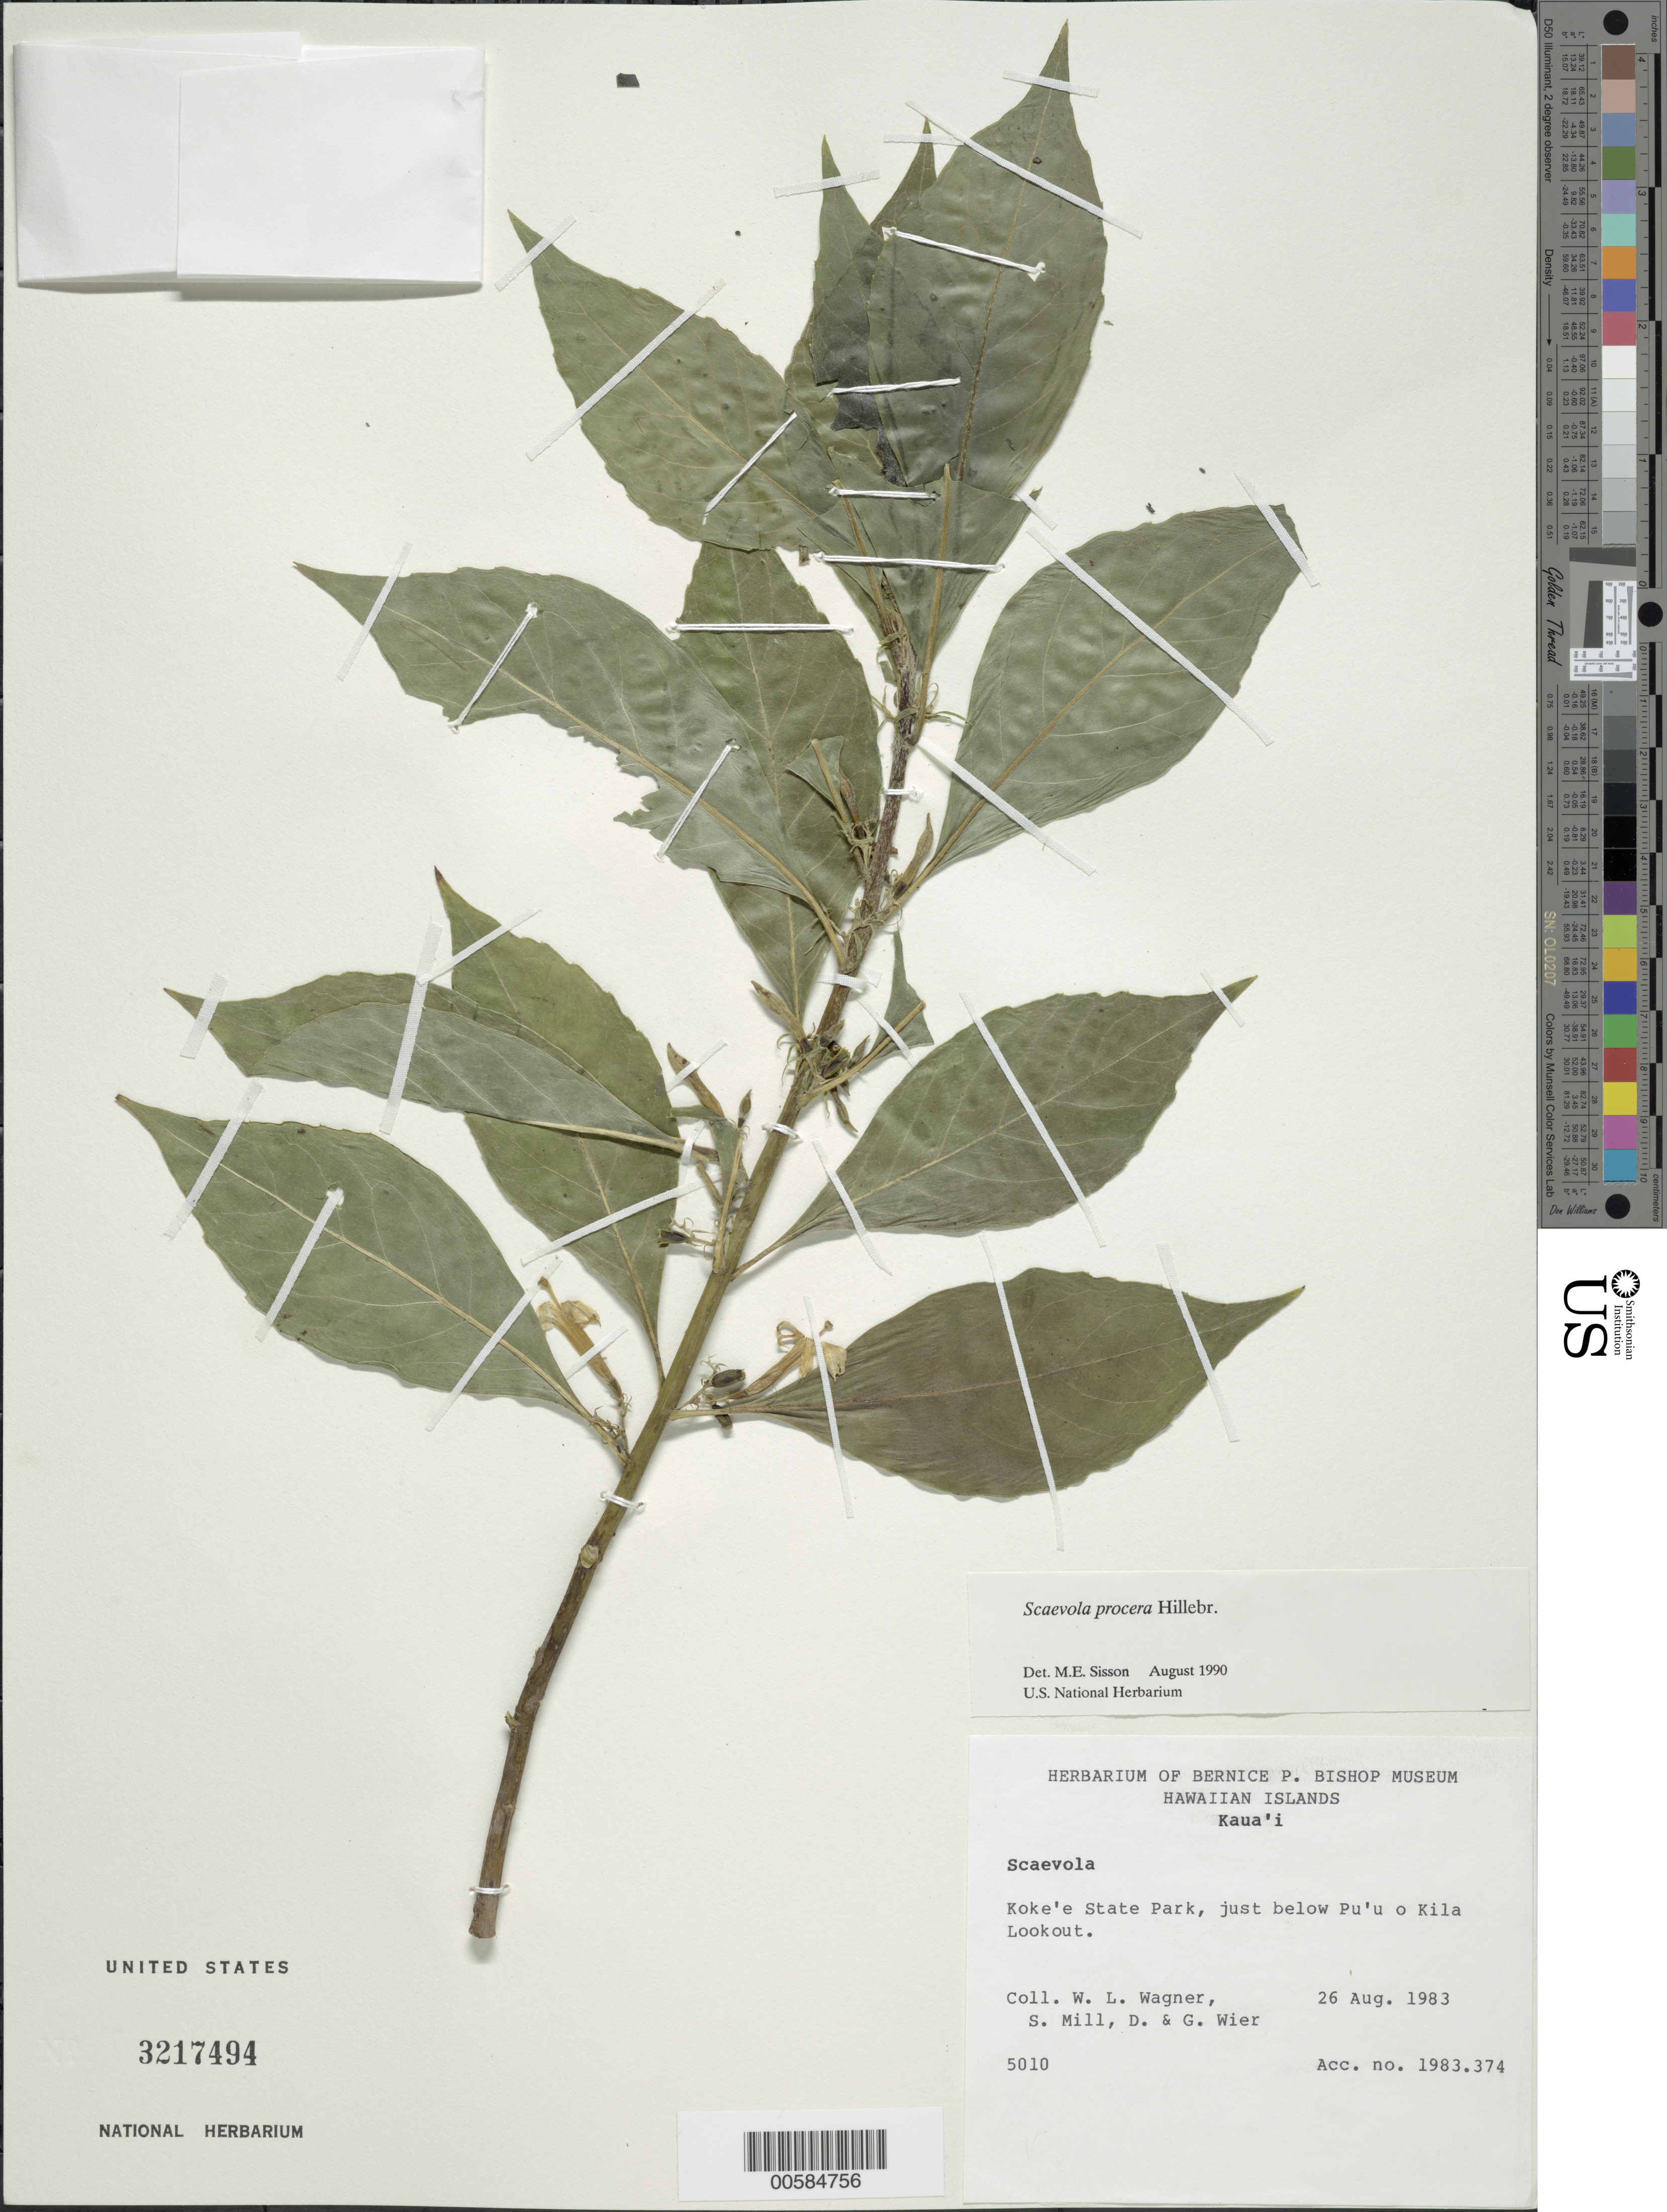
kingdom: Plantae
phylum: Tracheophyta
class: Magnoliopsida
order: Asterales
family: Goodeniaceae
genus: Scaevola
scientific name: Scaevola procera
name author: Hillebr.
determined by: Sisson, M. E.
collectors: W. L. Wagner, S. W. Miller, D. Wier & G. Wier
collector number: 5010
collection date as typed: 26 Aug 1983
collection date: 1983-08-26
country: United States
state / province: Hawaii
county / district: Kauai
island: Kaua'i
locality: Koke'e State Park, just below Pu'u o Kila Lookout.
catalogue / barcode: US 3217494